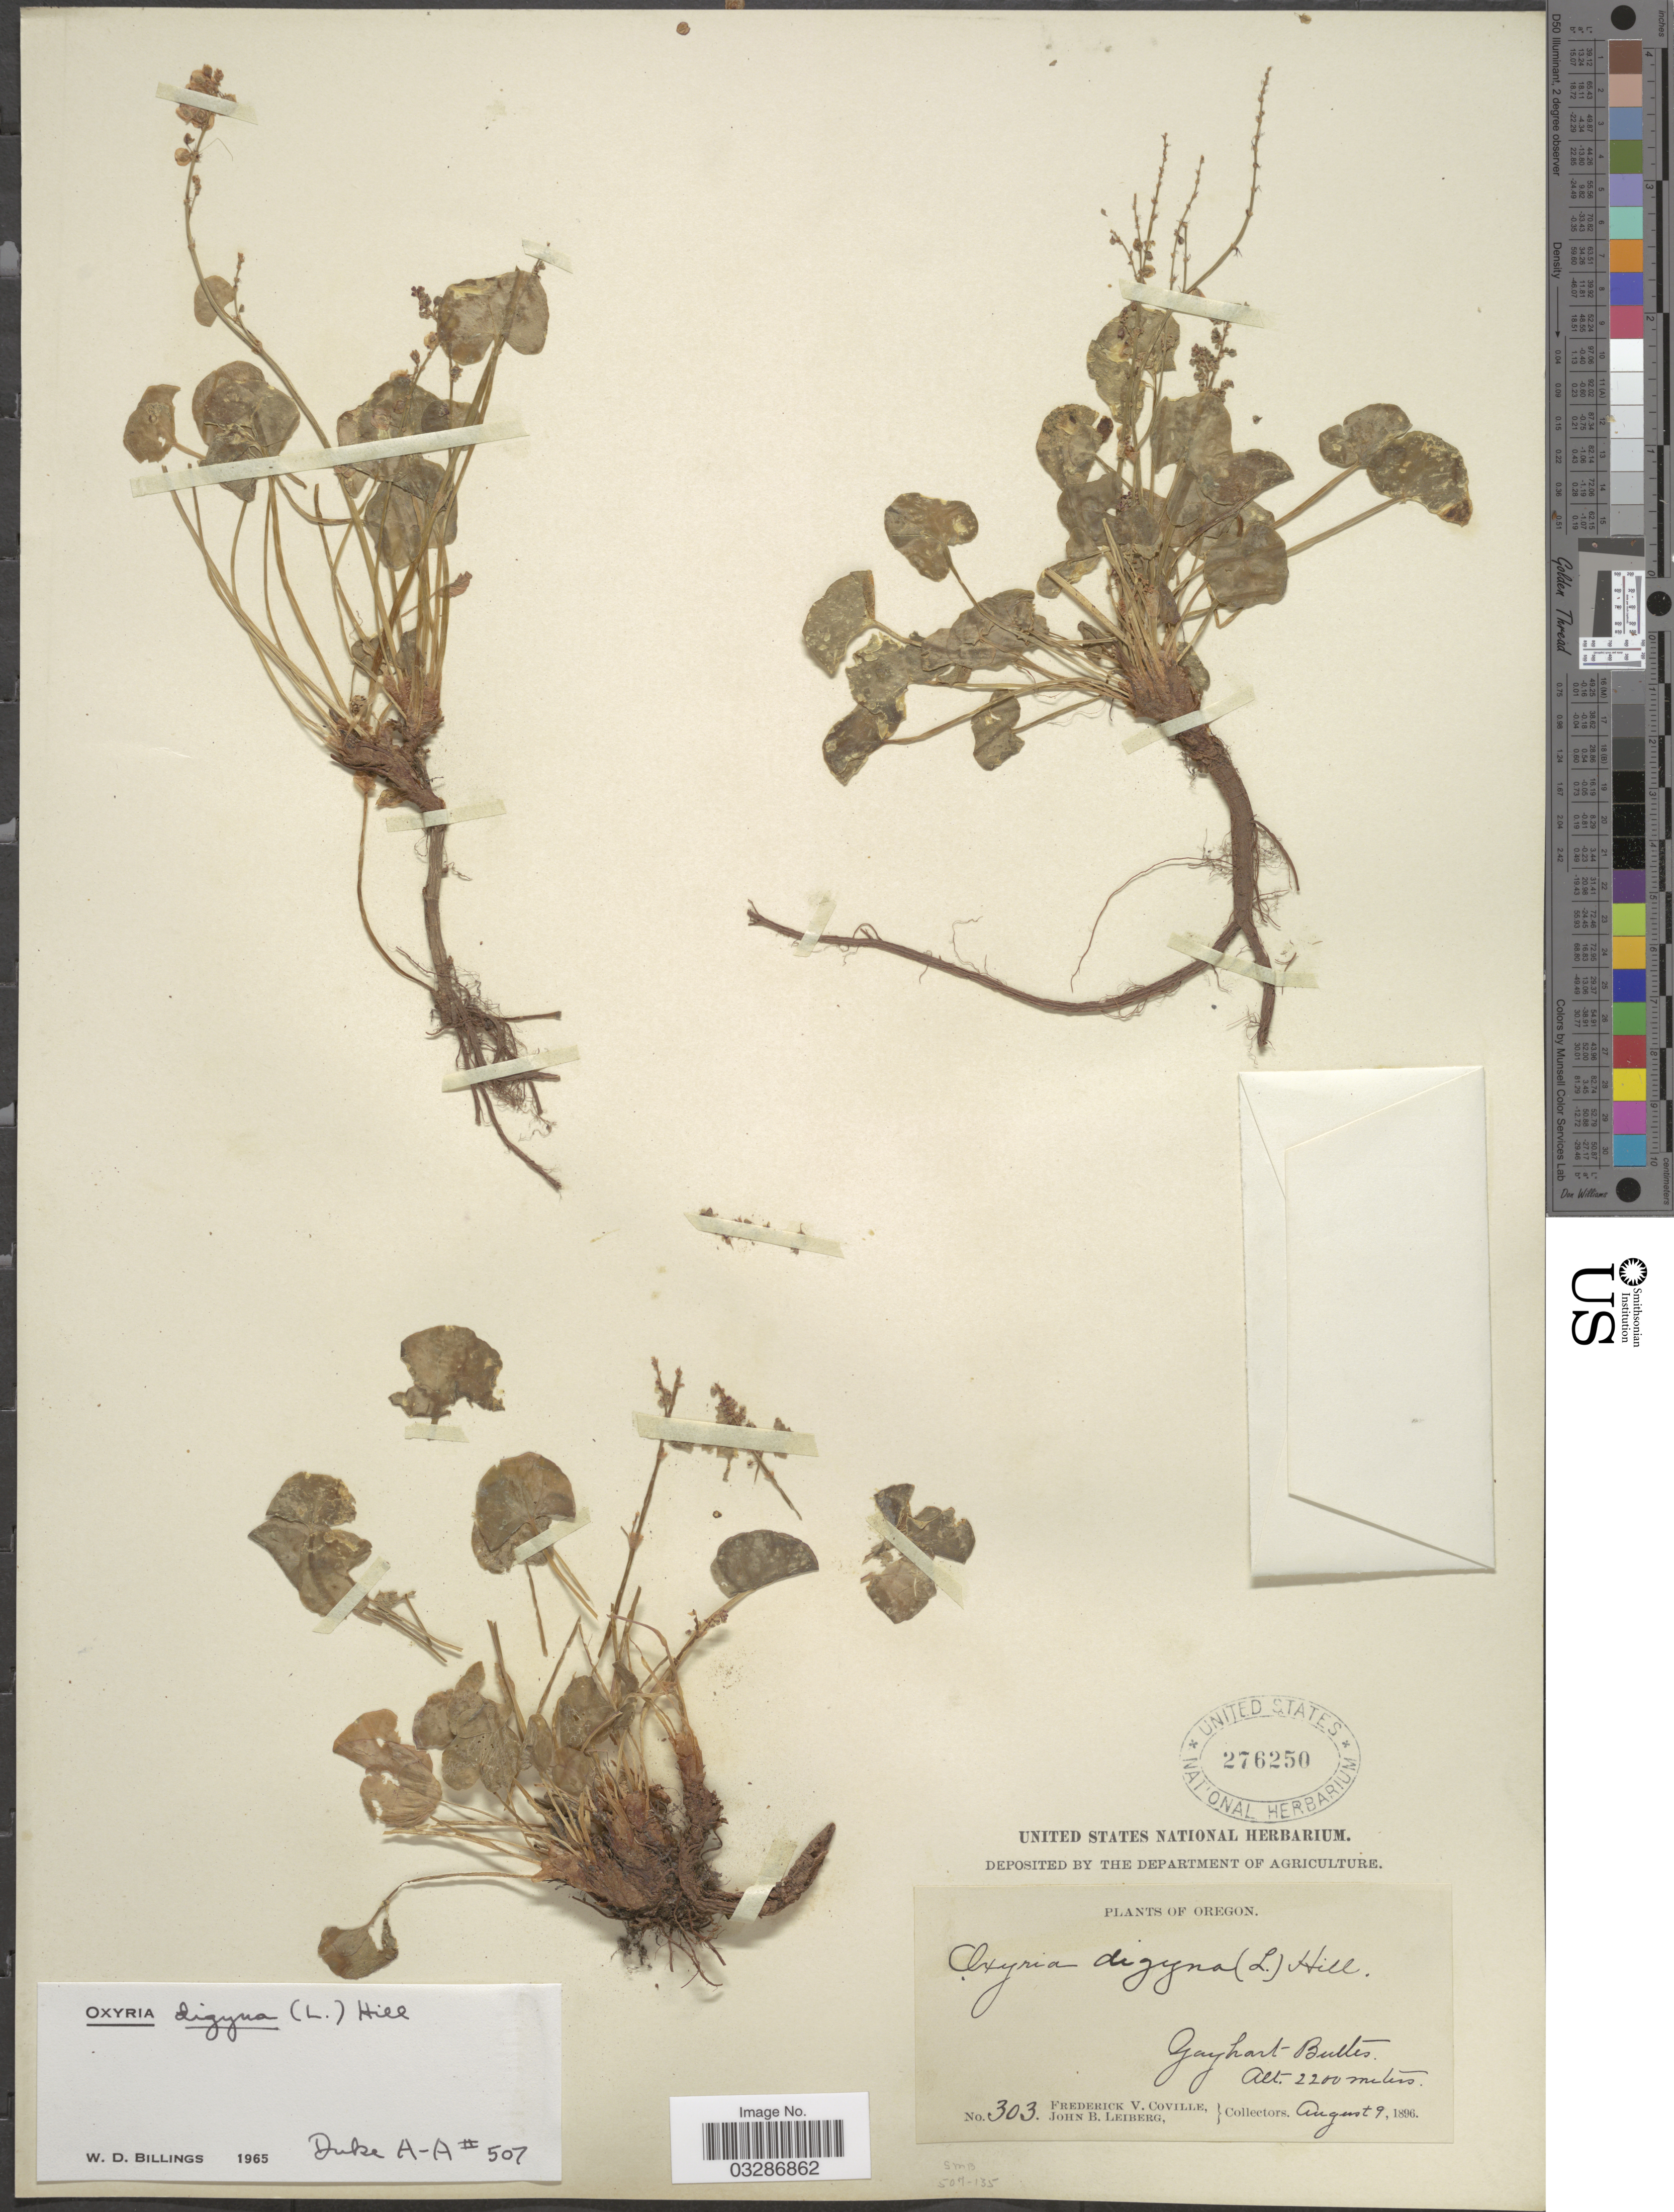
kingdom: Plantae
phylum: Tracheophyta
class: Magnoliopsida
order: Caryophyllales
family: Polygonaceae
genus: Oxyria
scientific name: Oxyria digyna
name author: (L.) Hill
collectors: F. V. Coville & J. B. Leiberg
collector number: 303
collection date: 1896-08-09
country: United States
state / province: Oregon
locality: Gayhart Buttes.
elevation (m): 2200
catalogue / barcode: US 276250